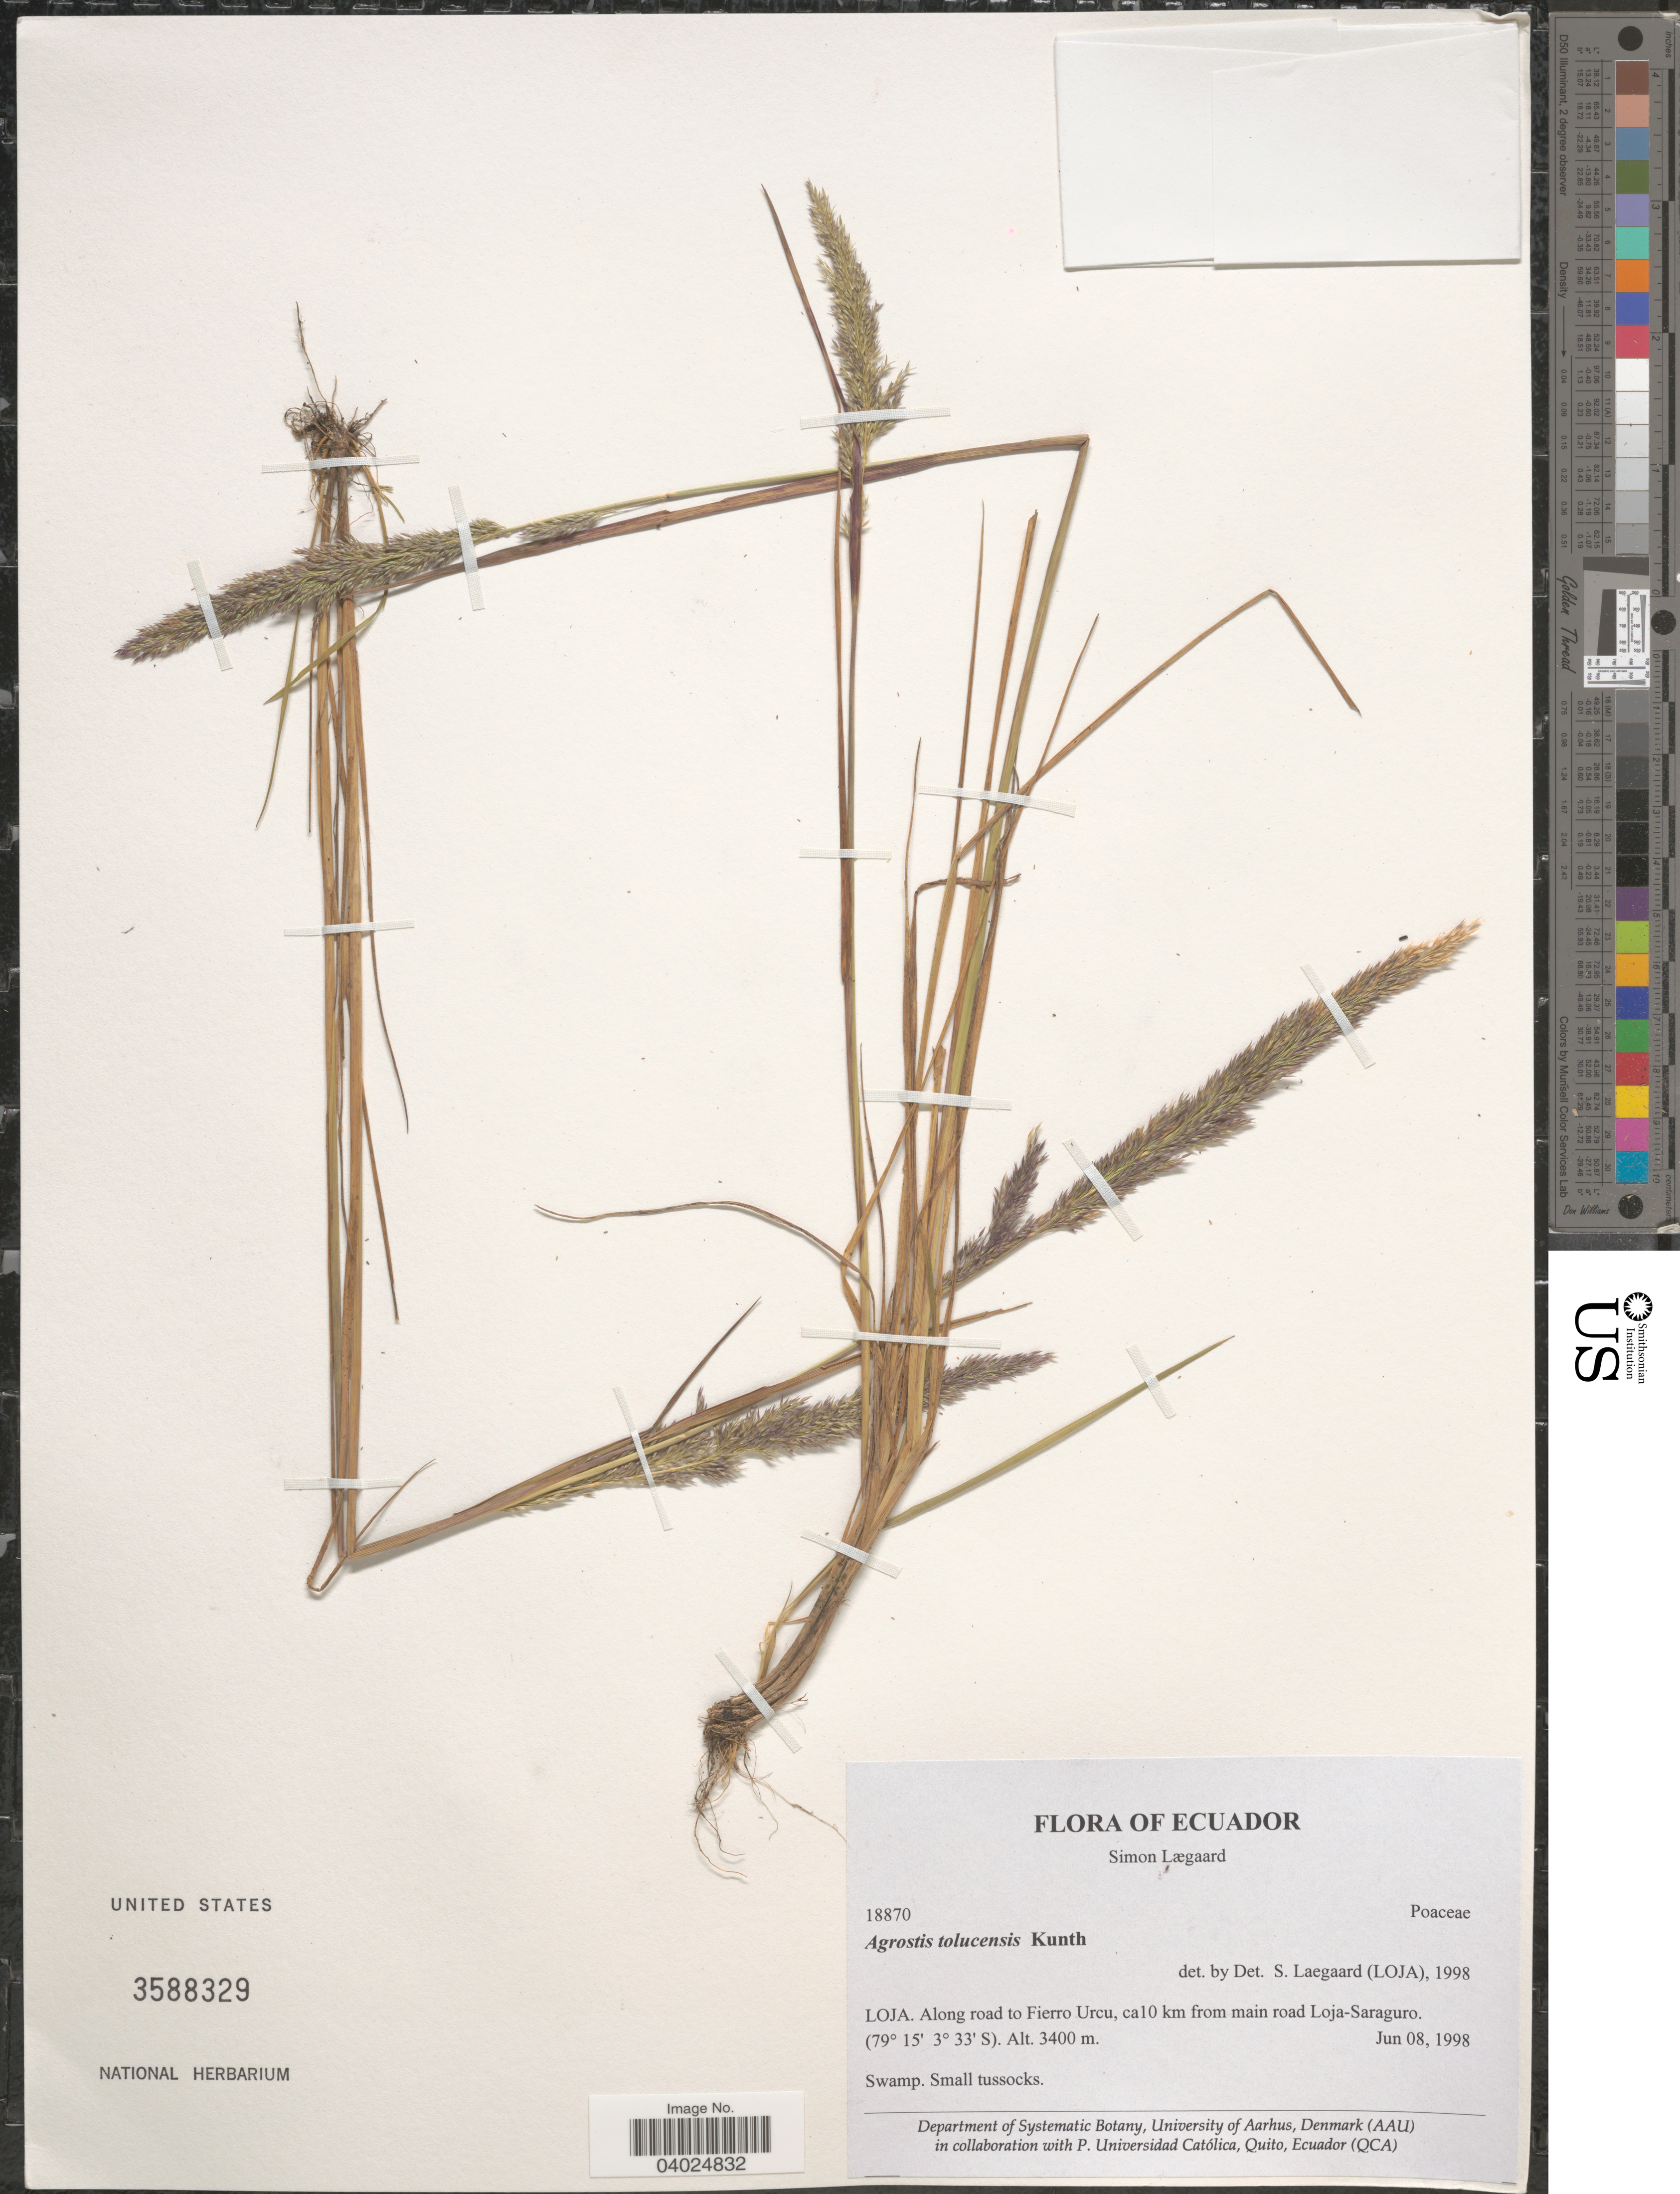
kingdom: Plantae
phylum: Tracheophyta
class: Liliopsida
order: Poales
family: Poaceae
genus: Agrostis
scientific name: Agrostis tolucensis Kunth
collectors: S. Lægaard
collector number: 18870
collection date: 1998-06-08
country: Ecuador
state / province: Loja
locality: Along road to Fierro Urco, ca 10 km from main road Loja-Saraguro.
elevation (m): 3400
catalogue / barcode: US 3588329